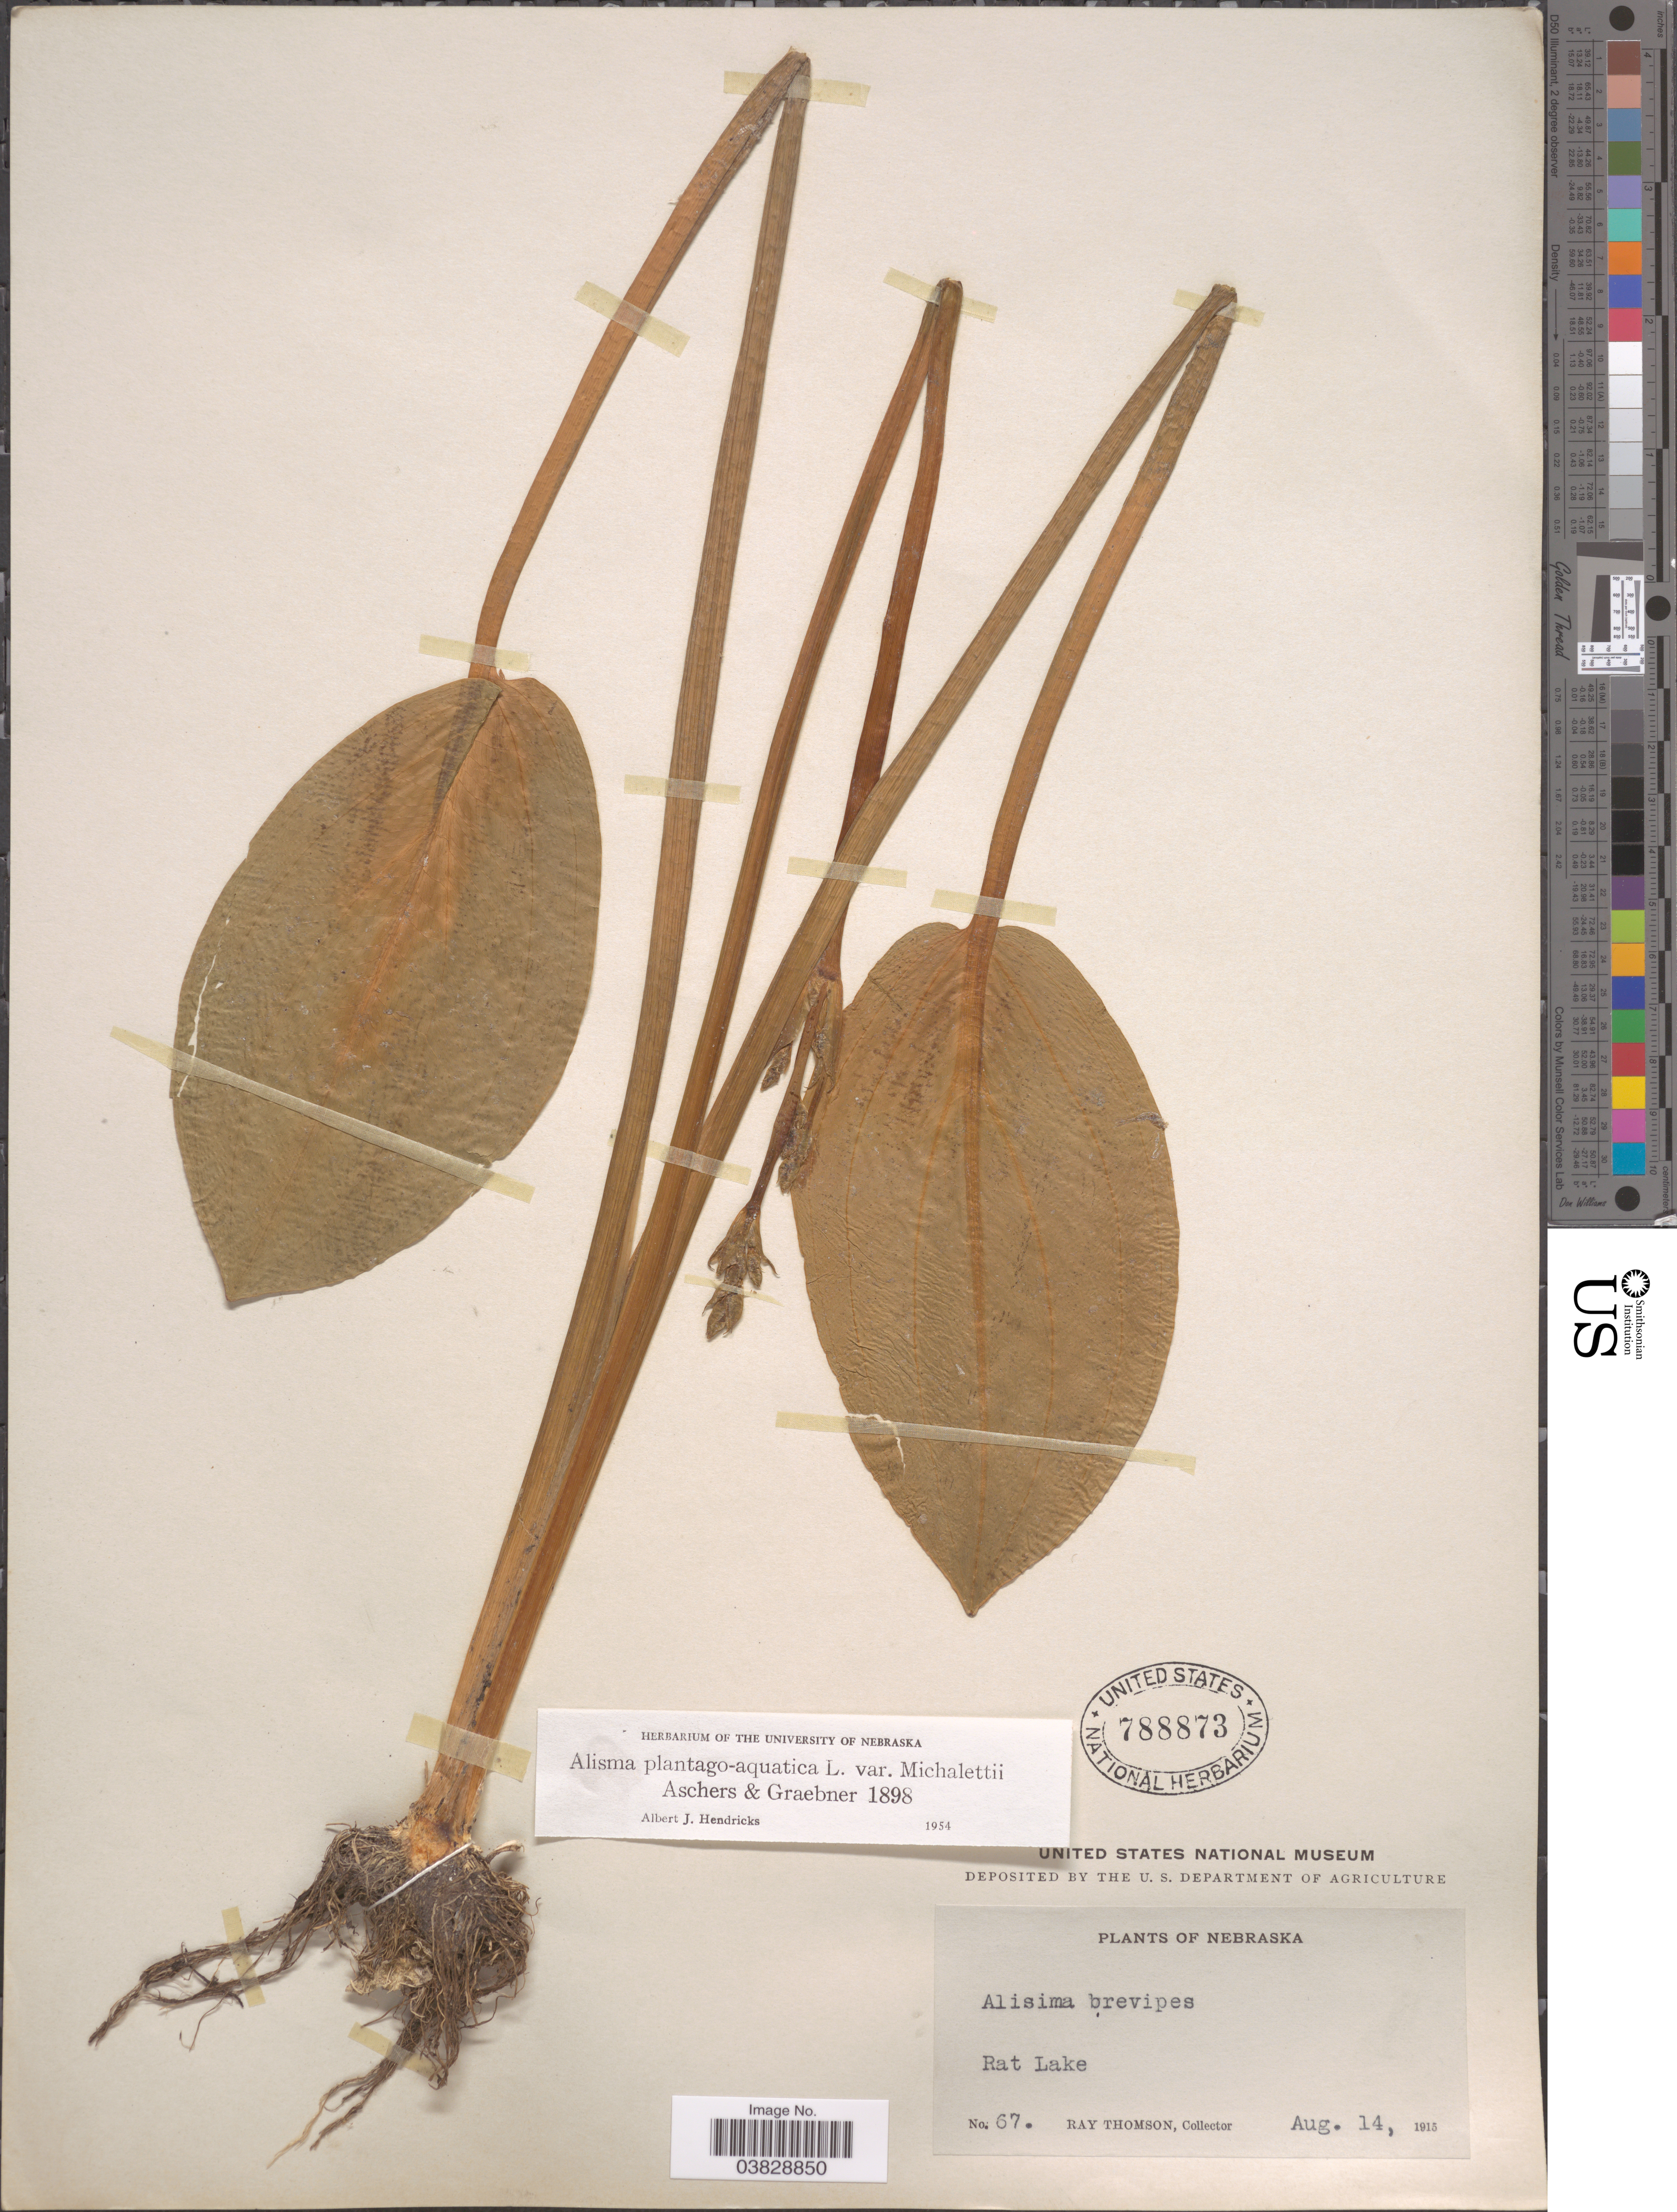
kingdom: Plantae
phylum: Tracheophyta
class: Liliopsida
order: Alismatales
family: Alismataceae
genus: Alisma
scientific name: Alisma plantago-aquatica var. michaletii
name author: (Asch. & Graebn.) Buchenau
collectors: R. Thomson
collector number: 67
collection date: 1915-08-14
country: United States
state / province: Nebraska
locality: Rat Lake.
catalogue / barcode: US 788873